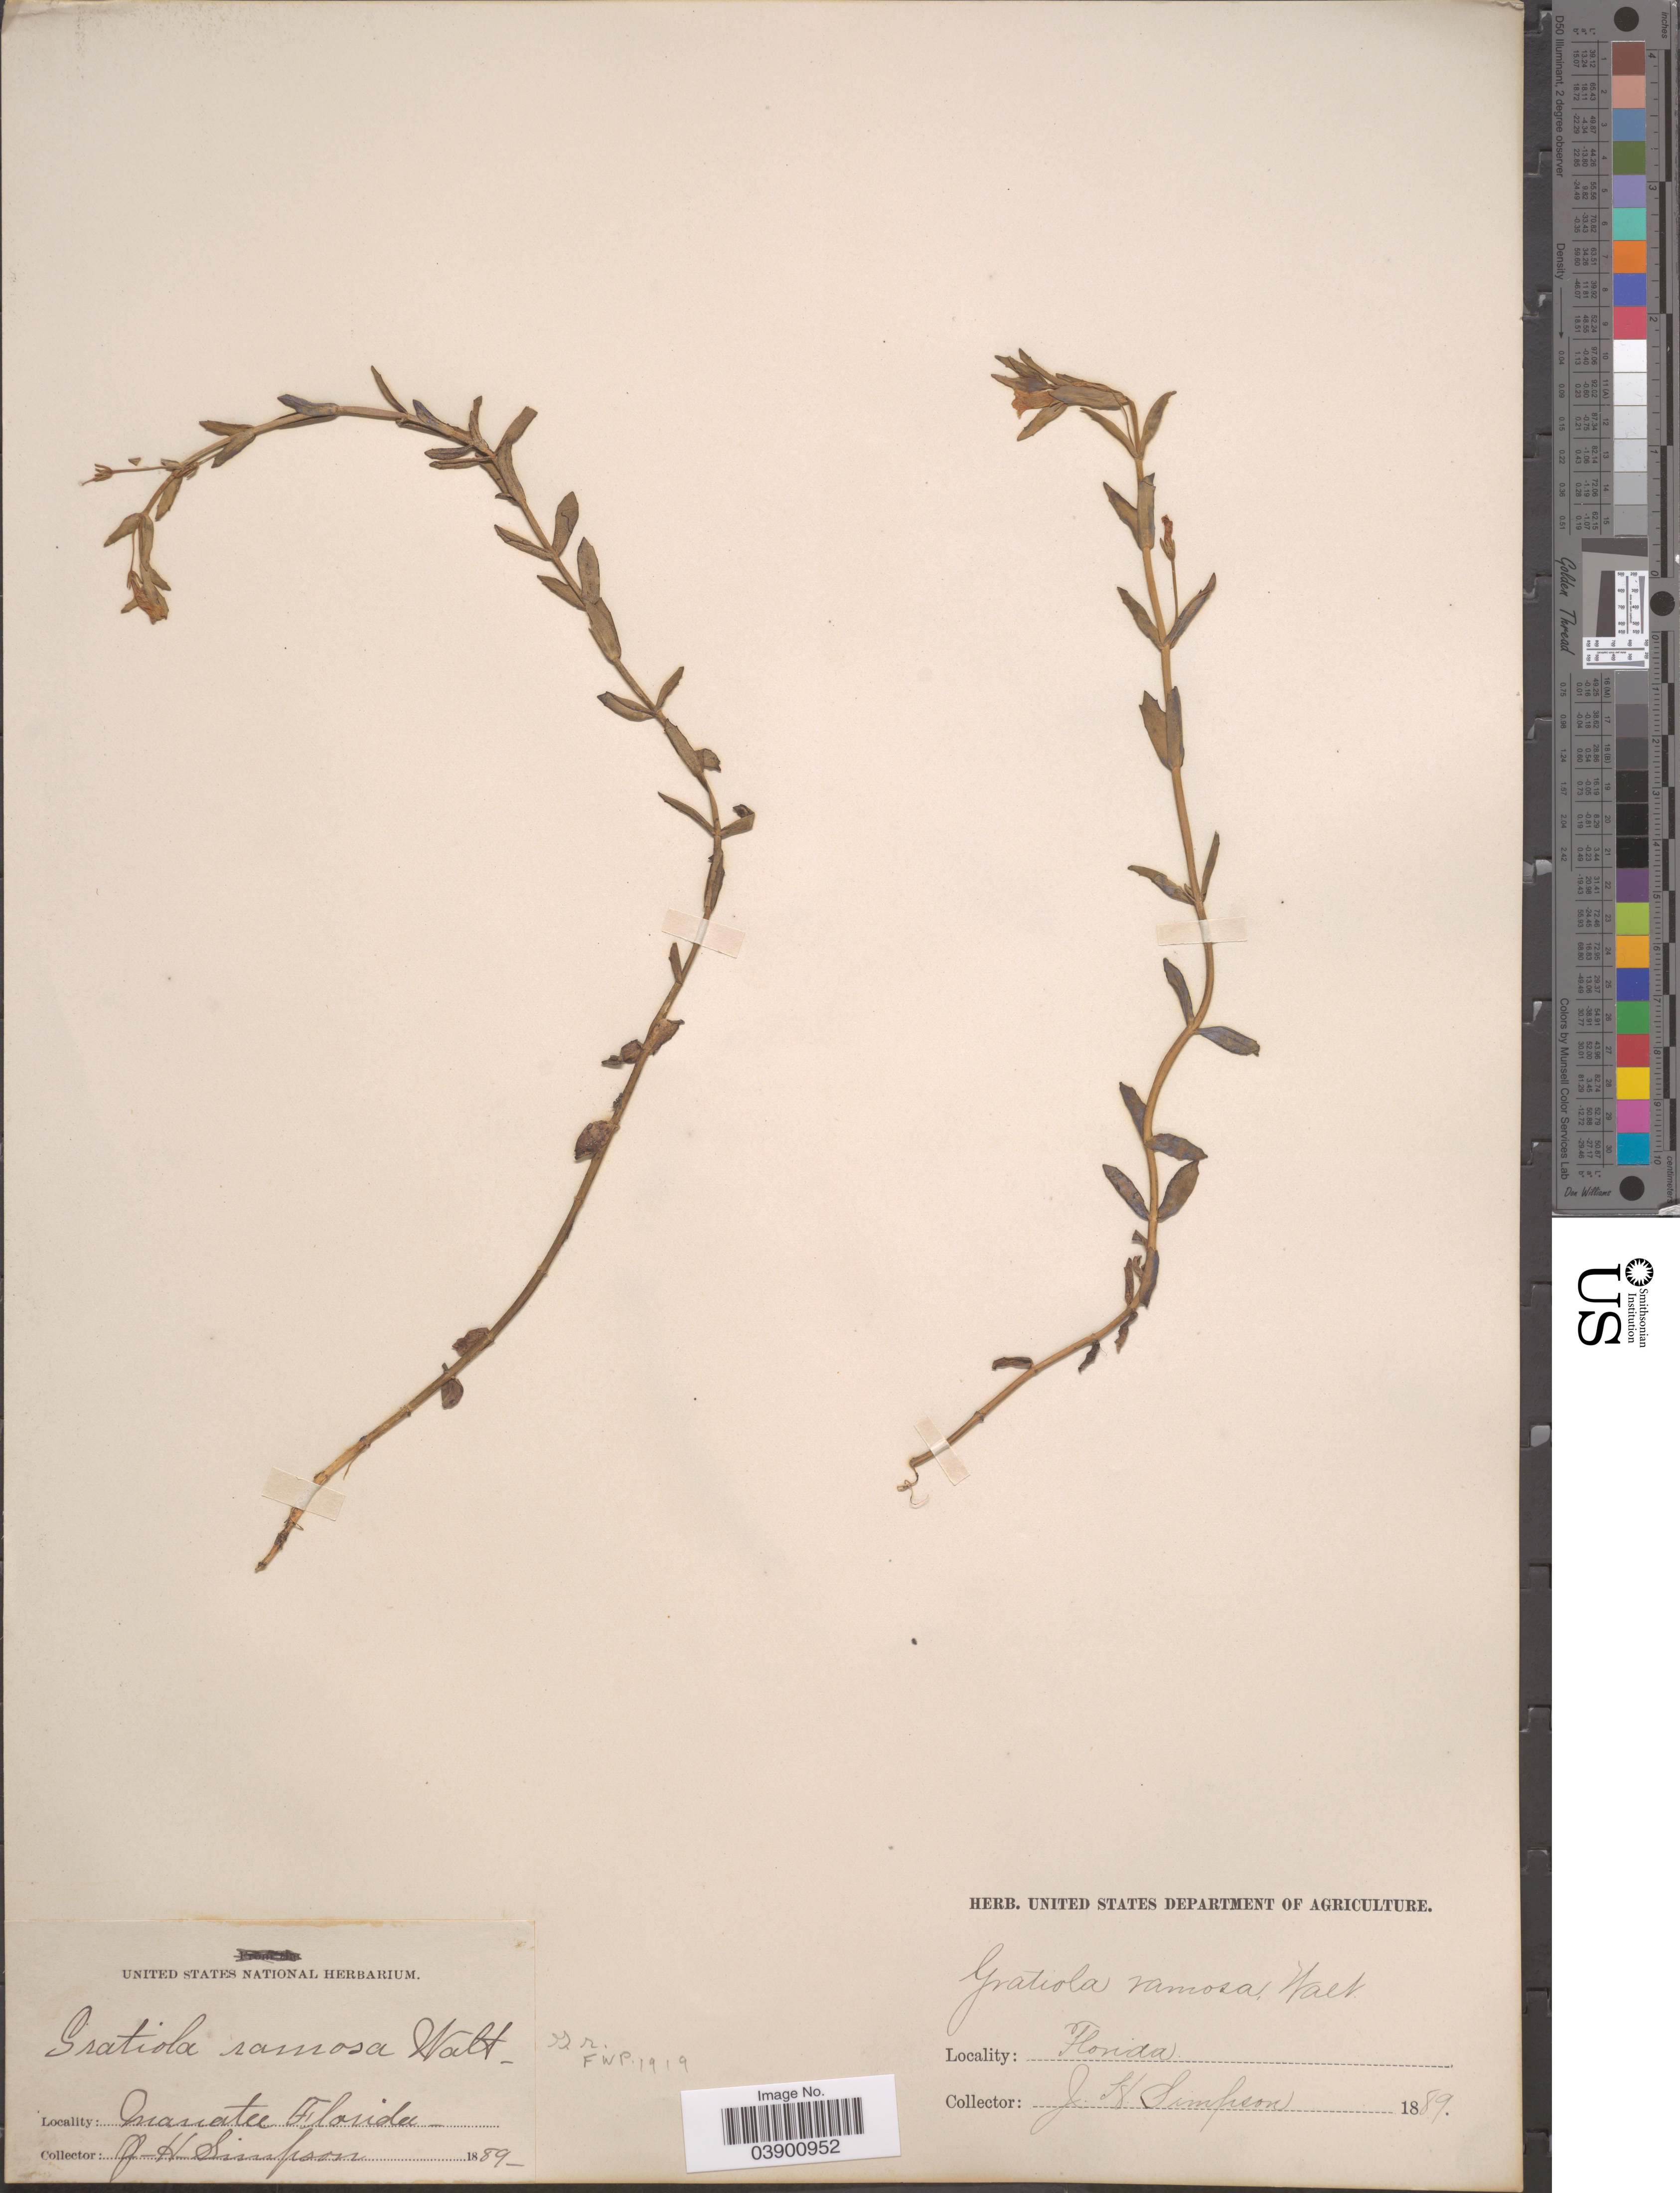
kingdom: Plantae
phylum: Tracheophyta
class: Magnoliopsida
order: Lamiales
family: Plantaginaceae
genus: Gratiola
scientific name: Gratiola ramosa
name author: Walter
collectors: J. H. Simpson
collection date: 1889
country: United States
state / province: Florida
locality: Manatee.